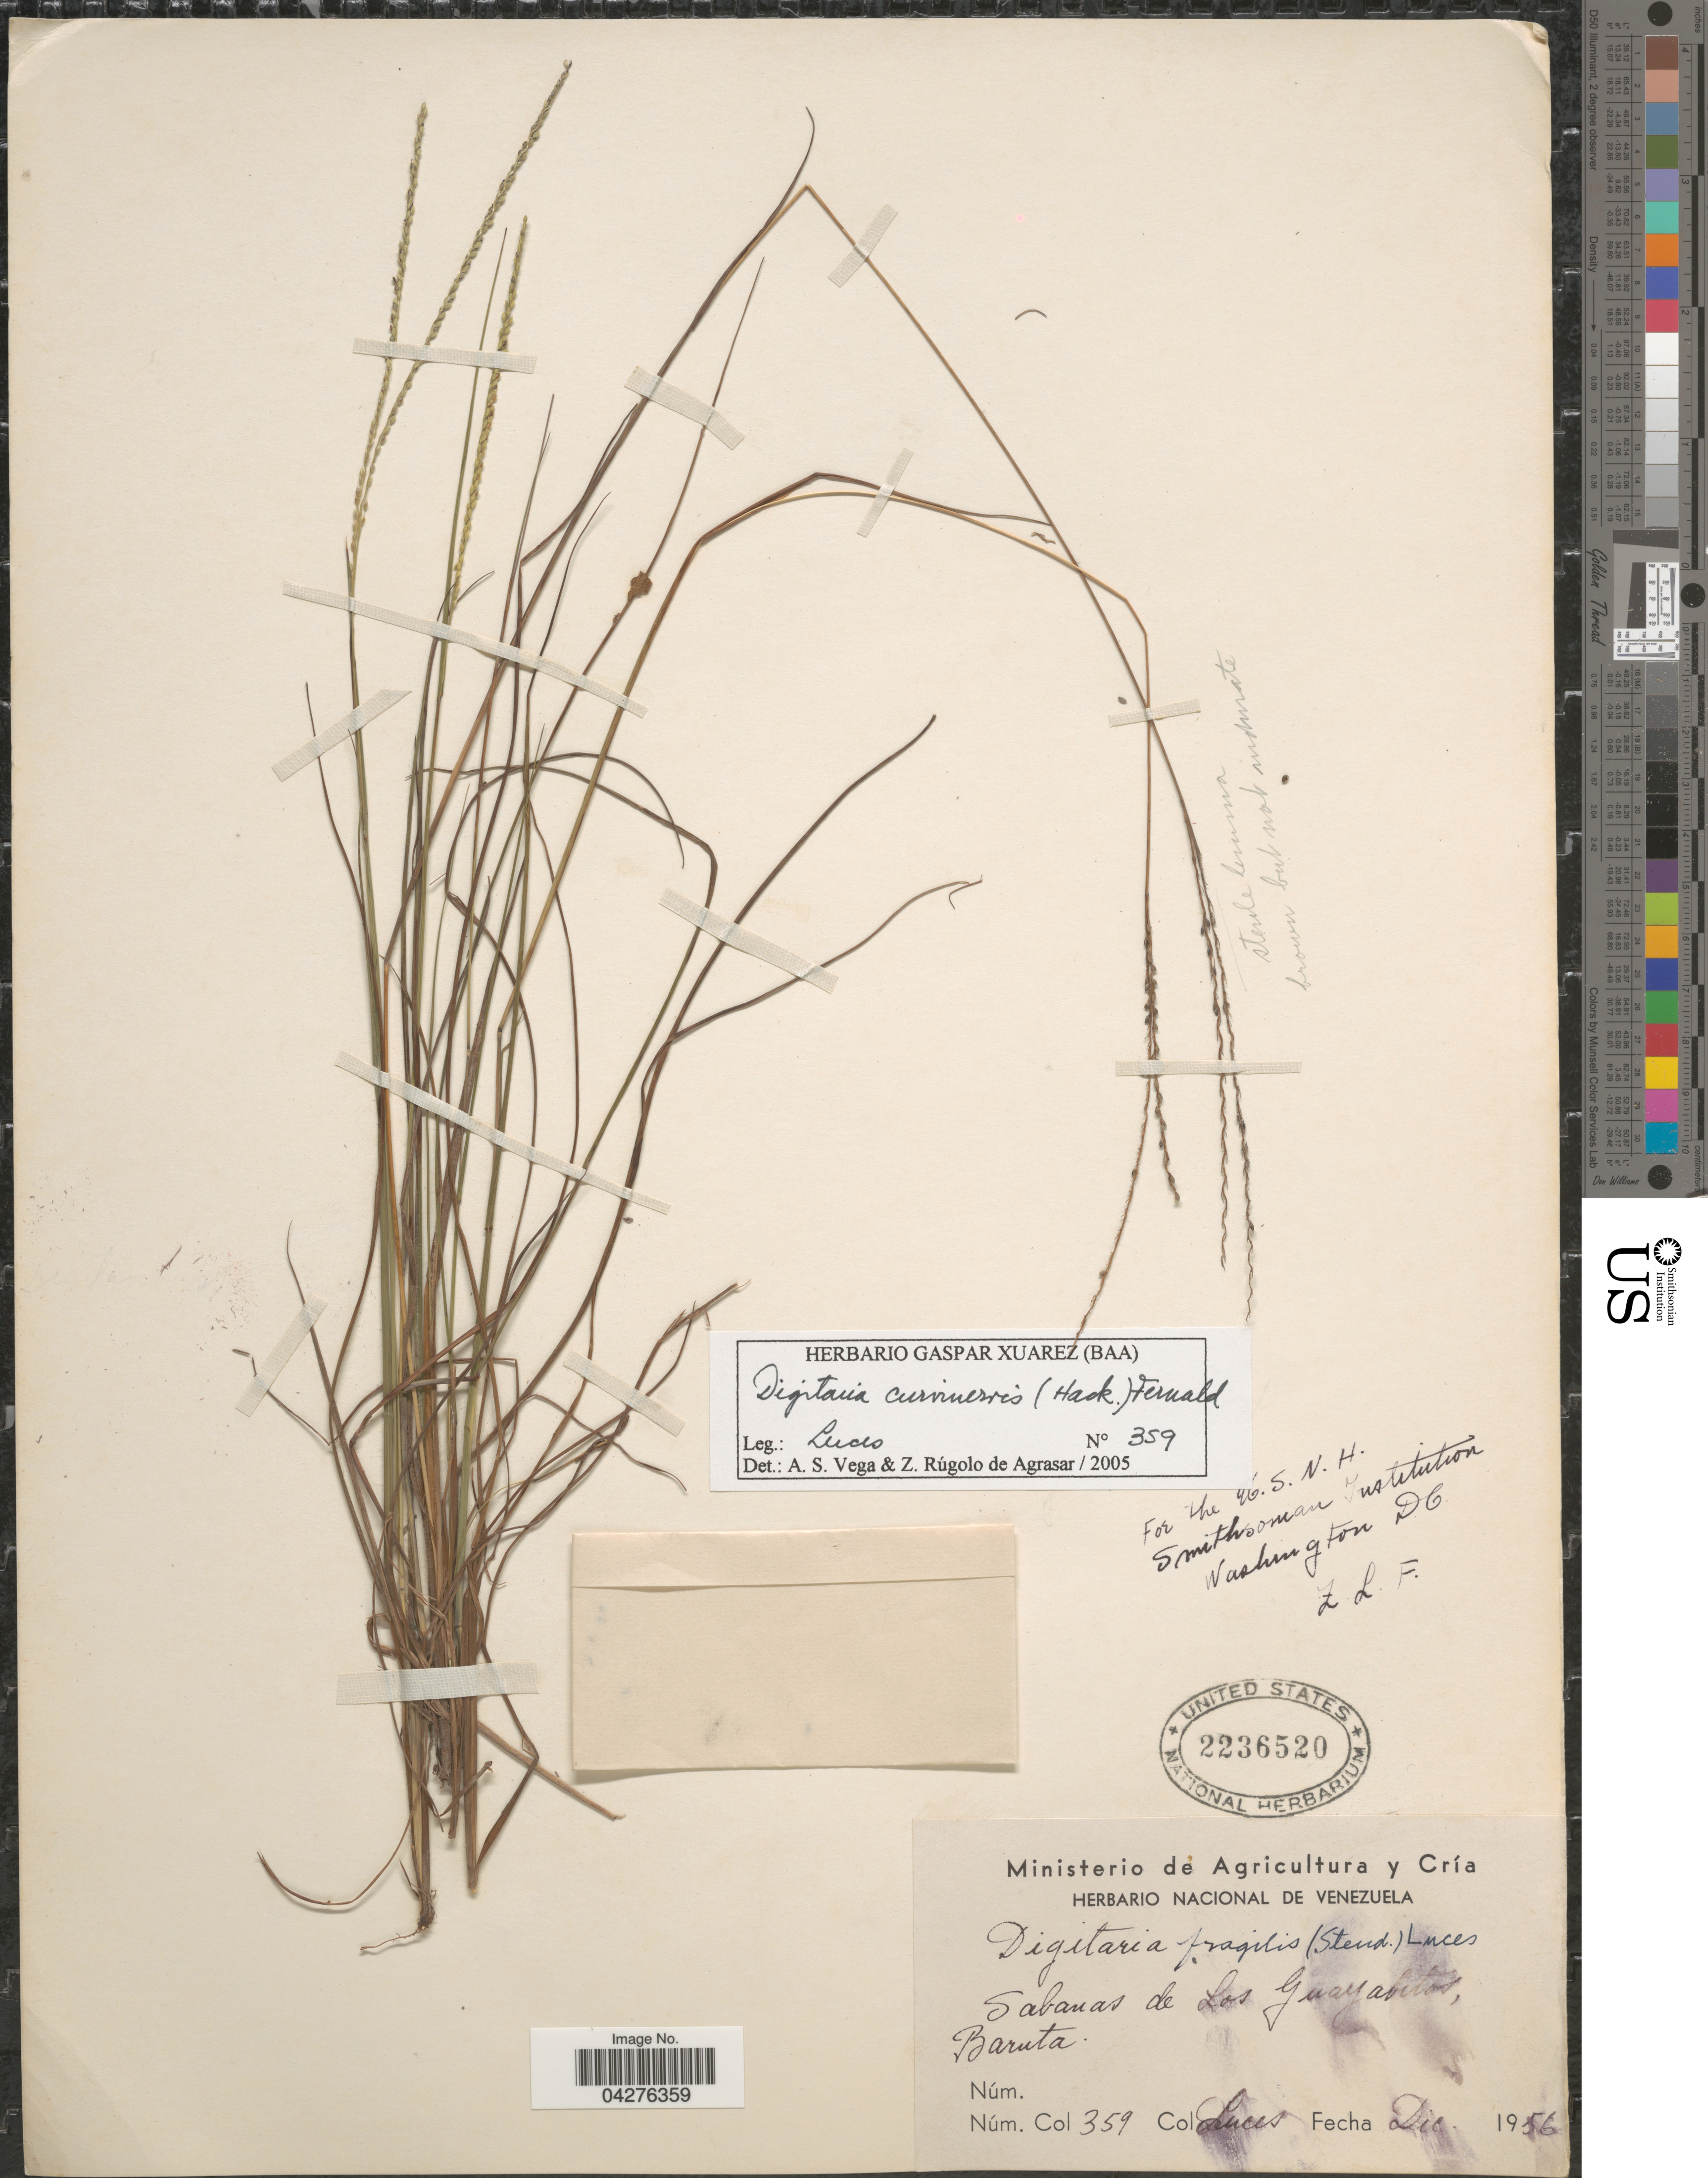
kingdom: Plantae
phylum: Tracheophyta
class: Liliopsida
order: Poales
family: Poaceae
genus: Digitaria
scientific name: Digitaria curvinervis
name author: (Hack.) Fernald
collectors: -- Luces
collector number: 359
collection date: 1956-12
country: Venezuela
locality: Sabanas de Los Guayabitos, Baruta.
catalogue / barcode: US 2236520